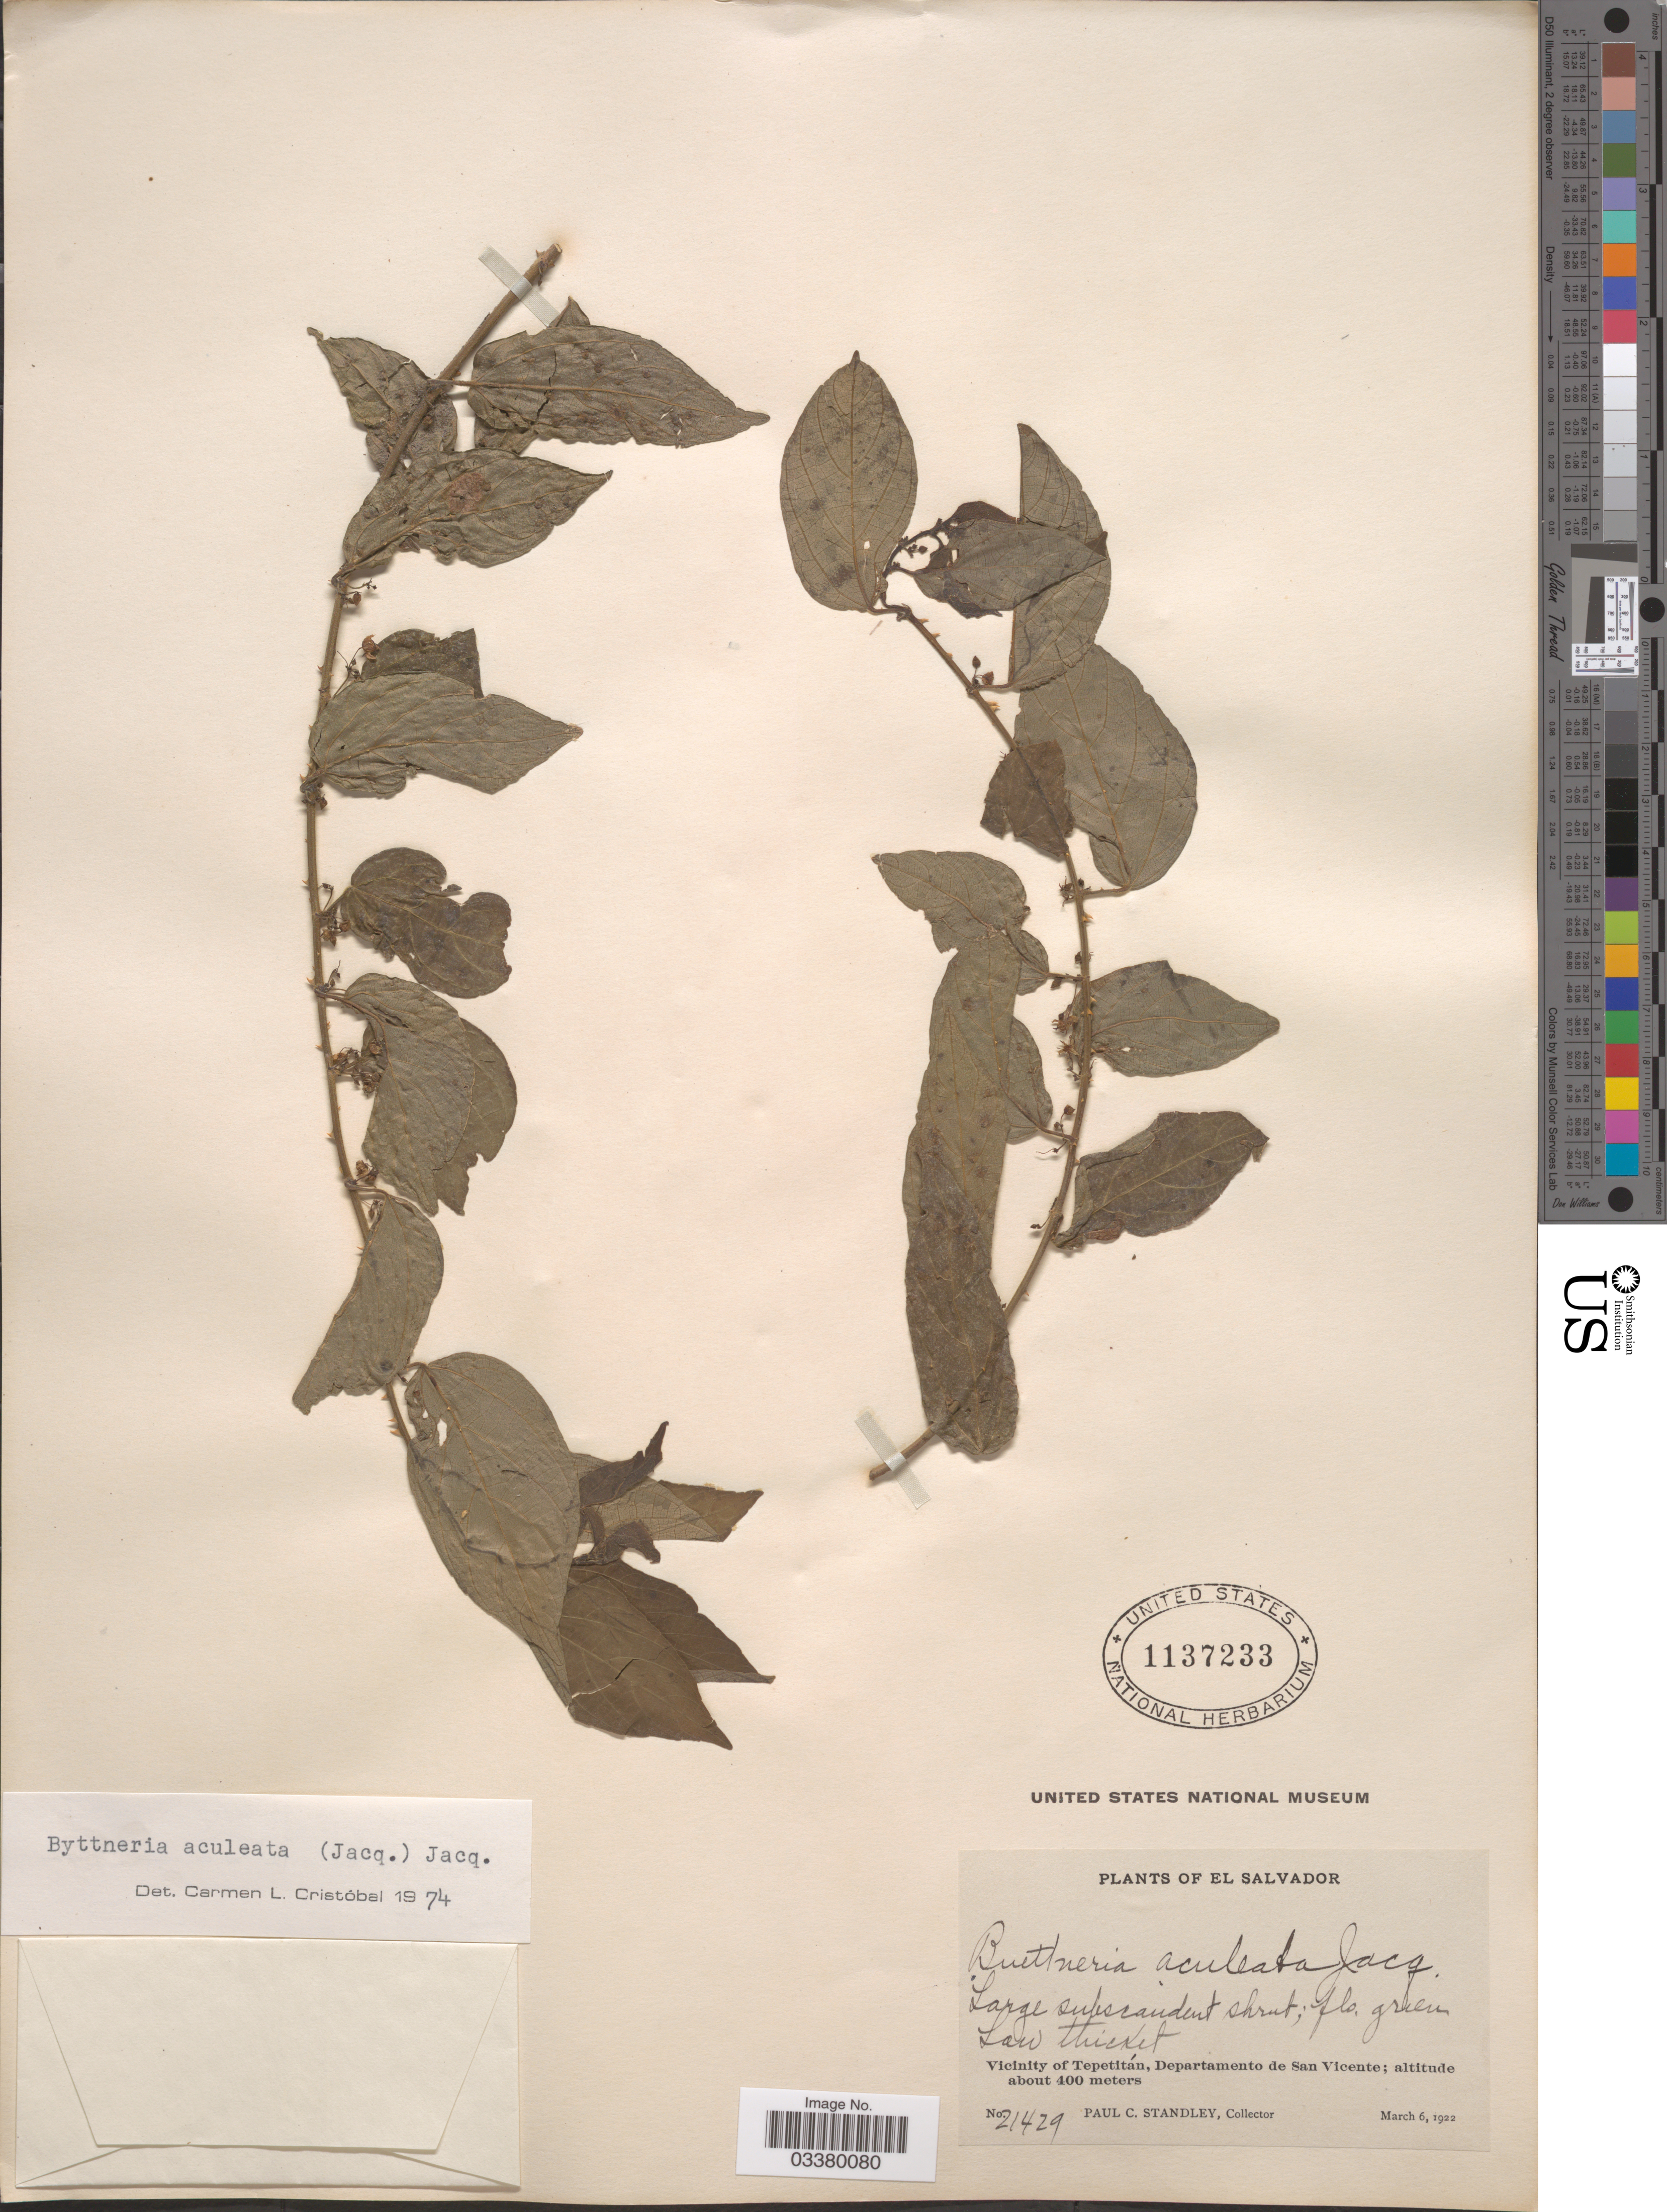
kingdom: Plantae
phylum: Tracheophyta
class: Magnoliopsida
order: Malvales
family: Malvaceae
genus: Byttneria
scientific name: Byttneria aculeata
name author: (Jacq.) Jacq.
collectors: P. C. Standley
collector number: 21429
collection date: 1922-03-06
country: El Salvador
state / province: San Vincente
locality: Vicinity of Tepetitán, Departamento de San Vicente.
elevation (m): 400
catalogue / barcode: US 1137233